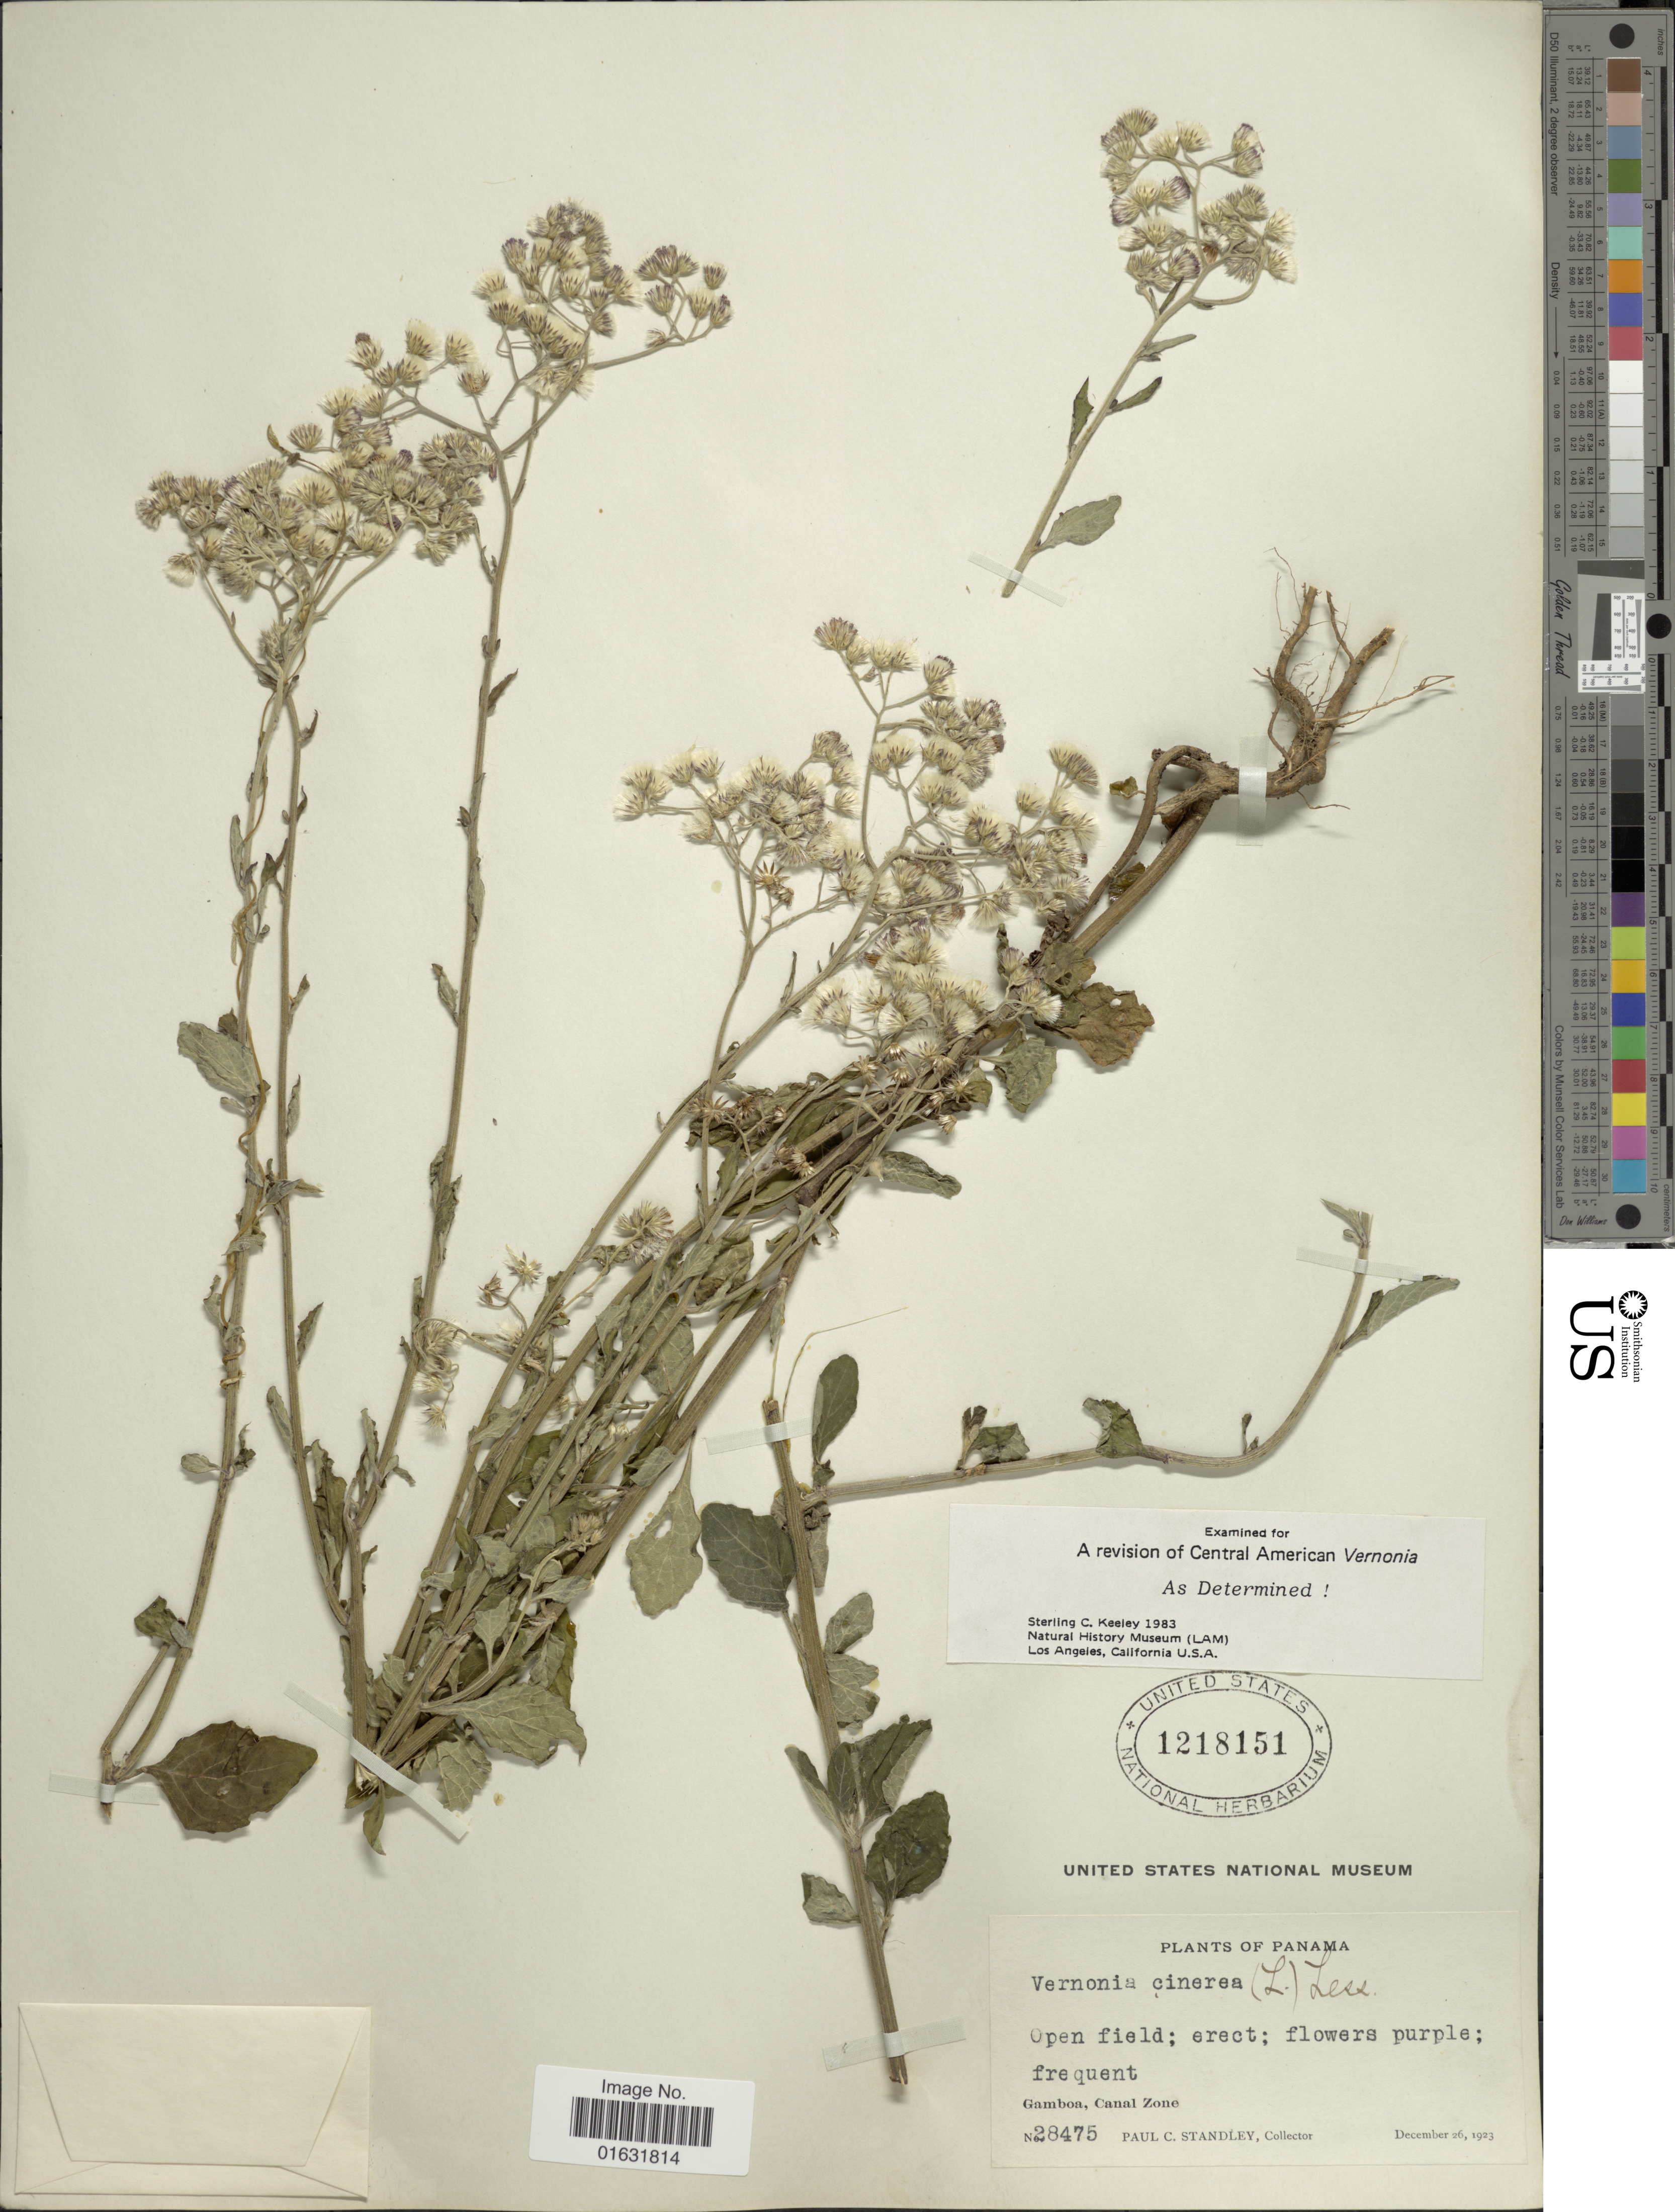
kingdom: Plantae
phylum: Tracheophyta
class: Magnoliopsida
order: Asterales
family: Asteraceae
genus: Cyanthillium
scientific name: Cyanthillium cinereum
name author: (L.) H. Rob.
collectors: P. C. Standley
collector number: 28475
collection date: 1923-12-26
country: Panama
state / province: Colón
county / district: Canal Zone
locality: Gamboa, Canal Zone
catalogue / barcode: US 1218151